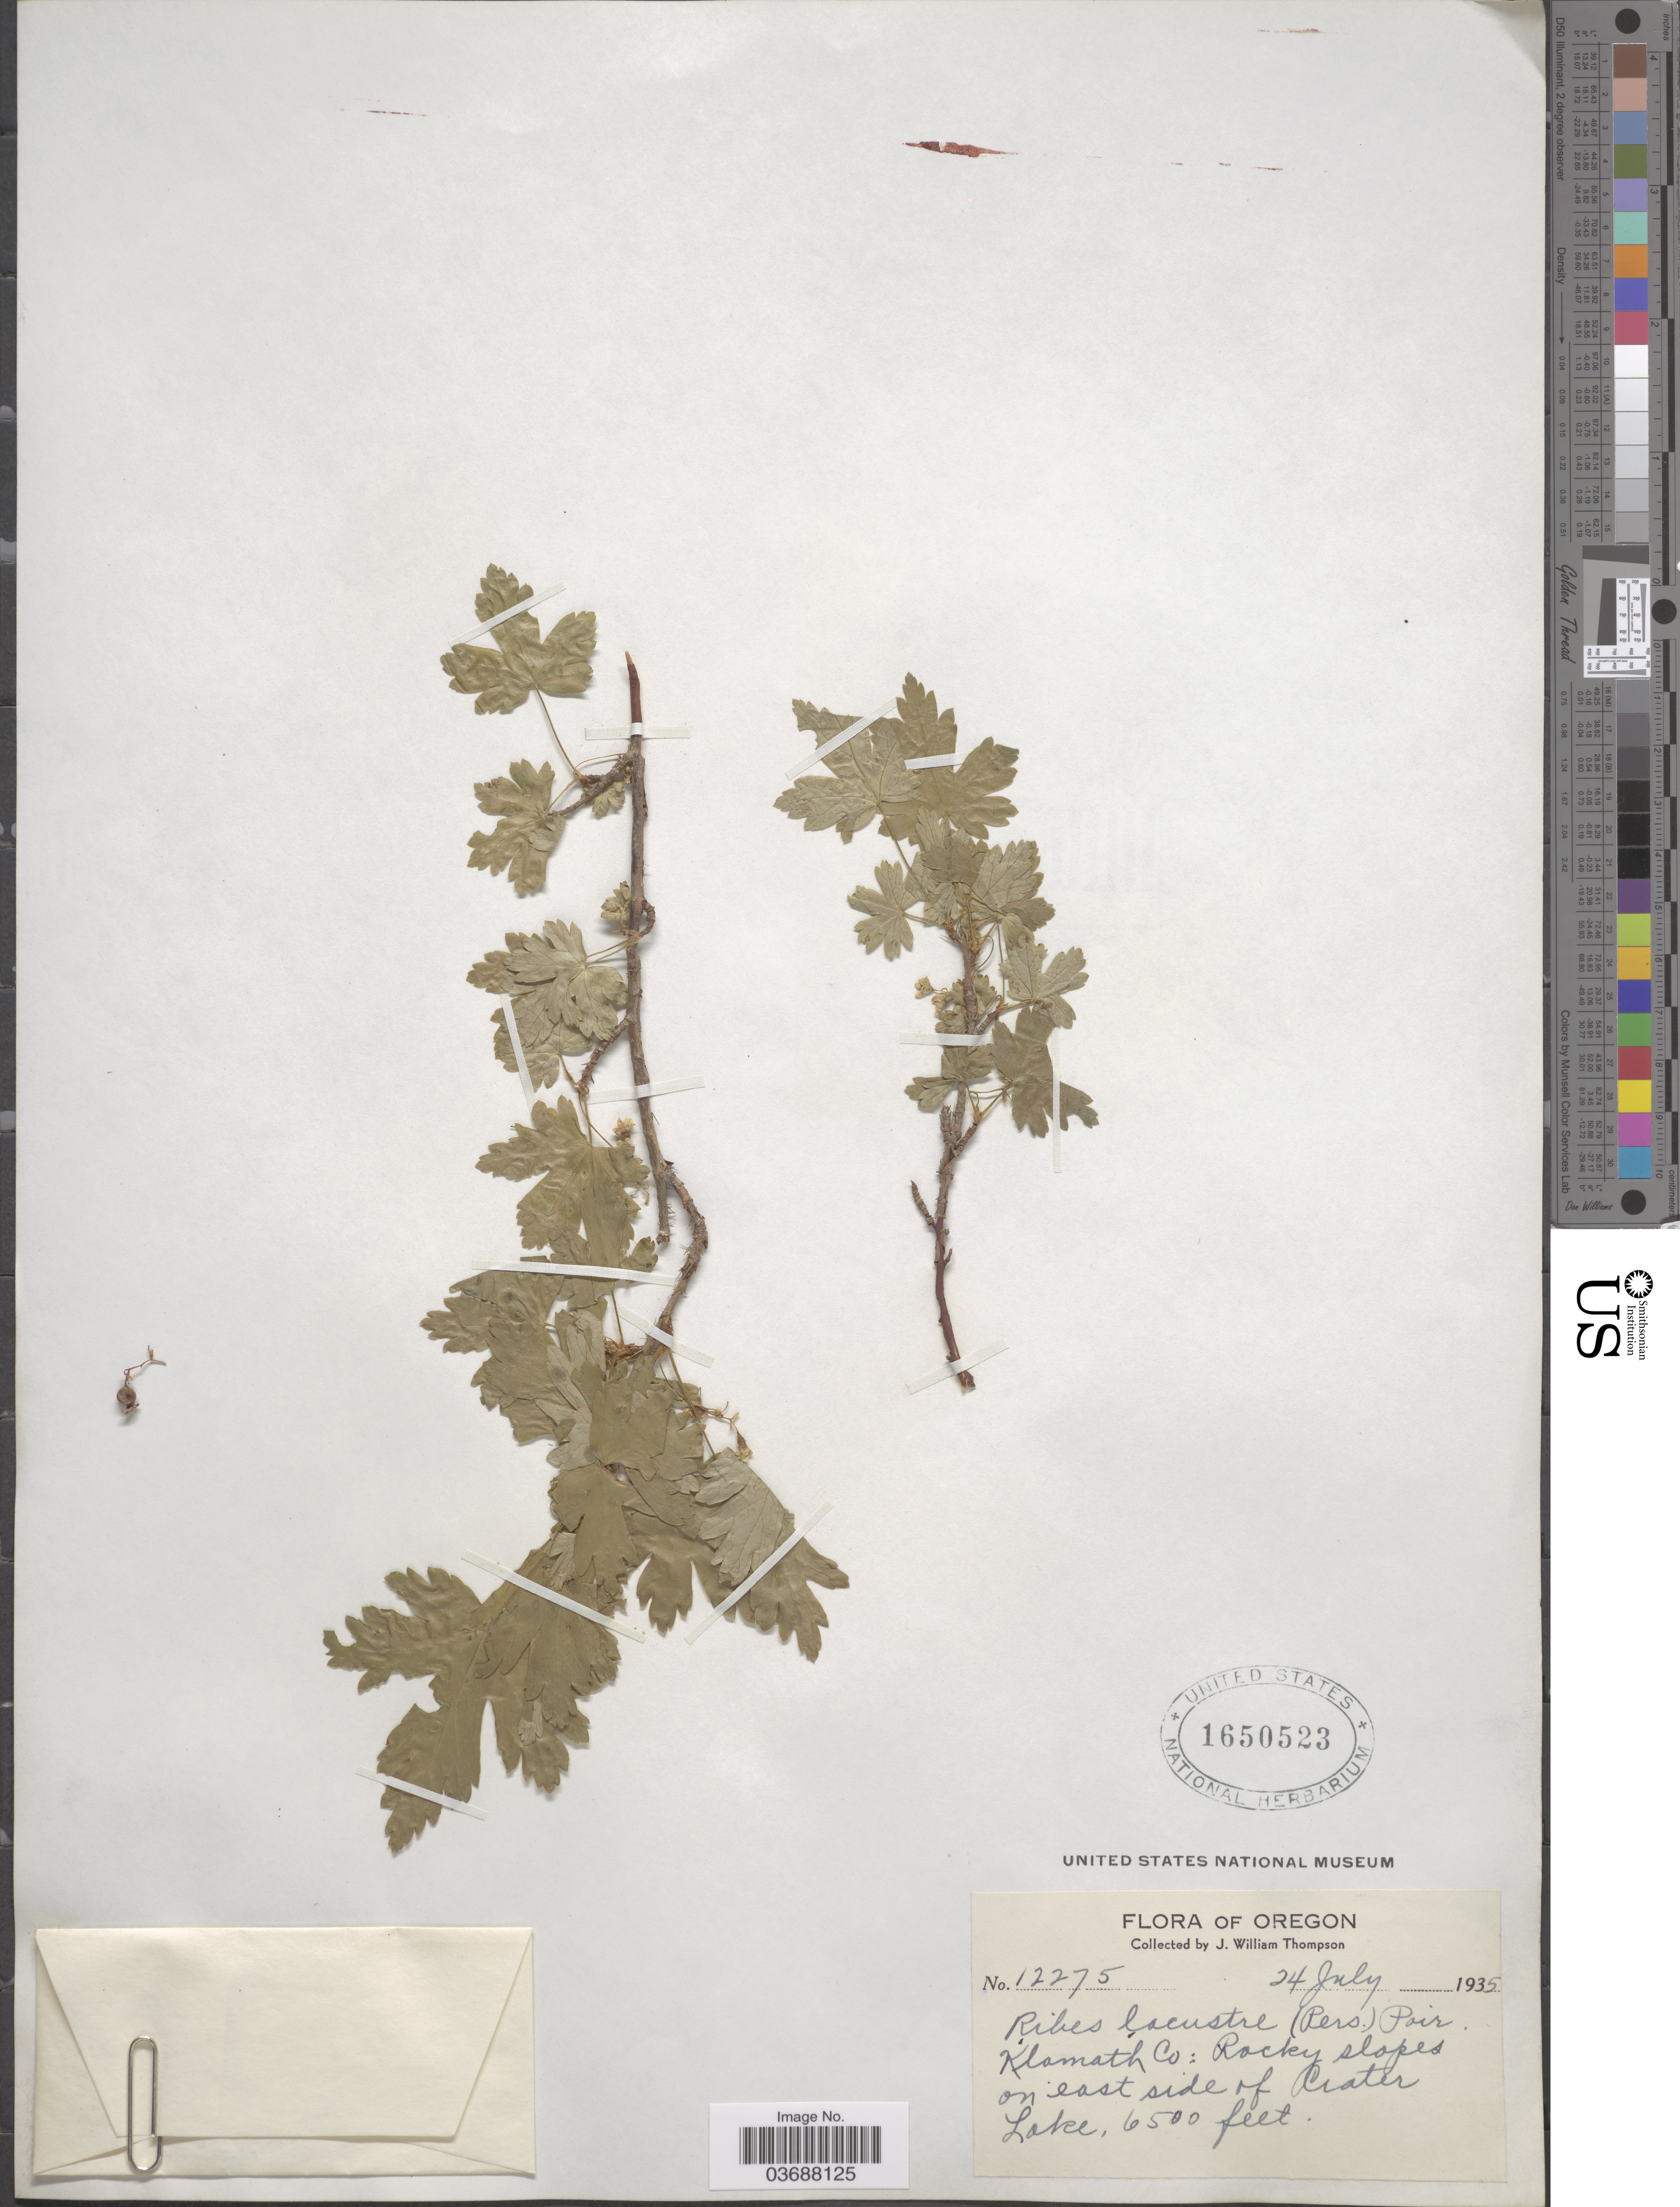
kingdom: Plantae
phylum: Tracheophyta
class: Magnoliopsida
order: Saxifragales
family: Grossulariaceae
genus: Ribes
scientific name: Ribes lacustre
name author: (Pers.) Poir.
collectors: J. W. Thompson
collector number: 12275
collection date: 1935-07-24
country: United States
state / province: Oregon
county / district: Klamath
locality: Klamath Co: Rocky slopes on east side of Crater Lake.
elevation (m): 1981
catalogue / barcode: US 1650523